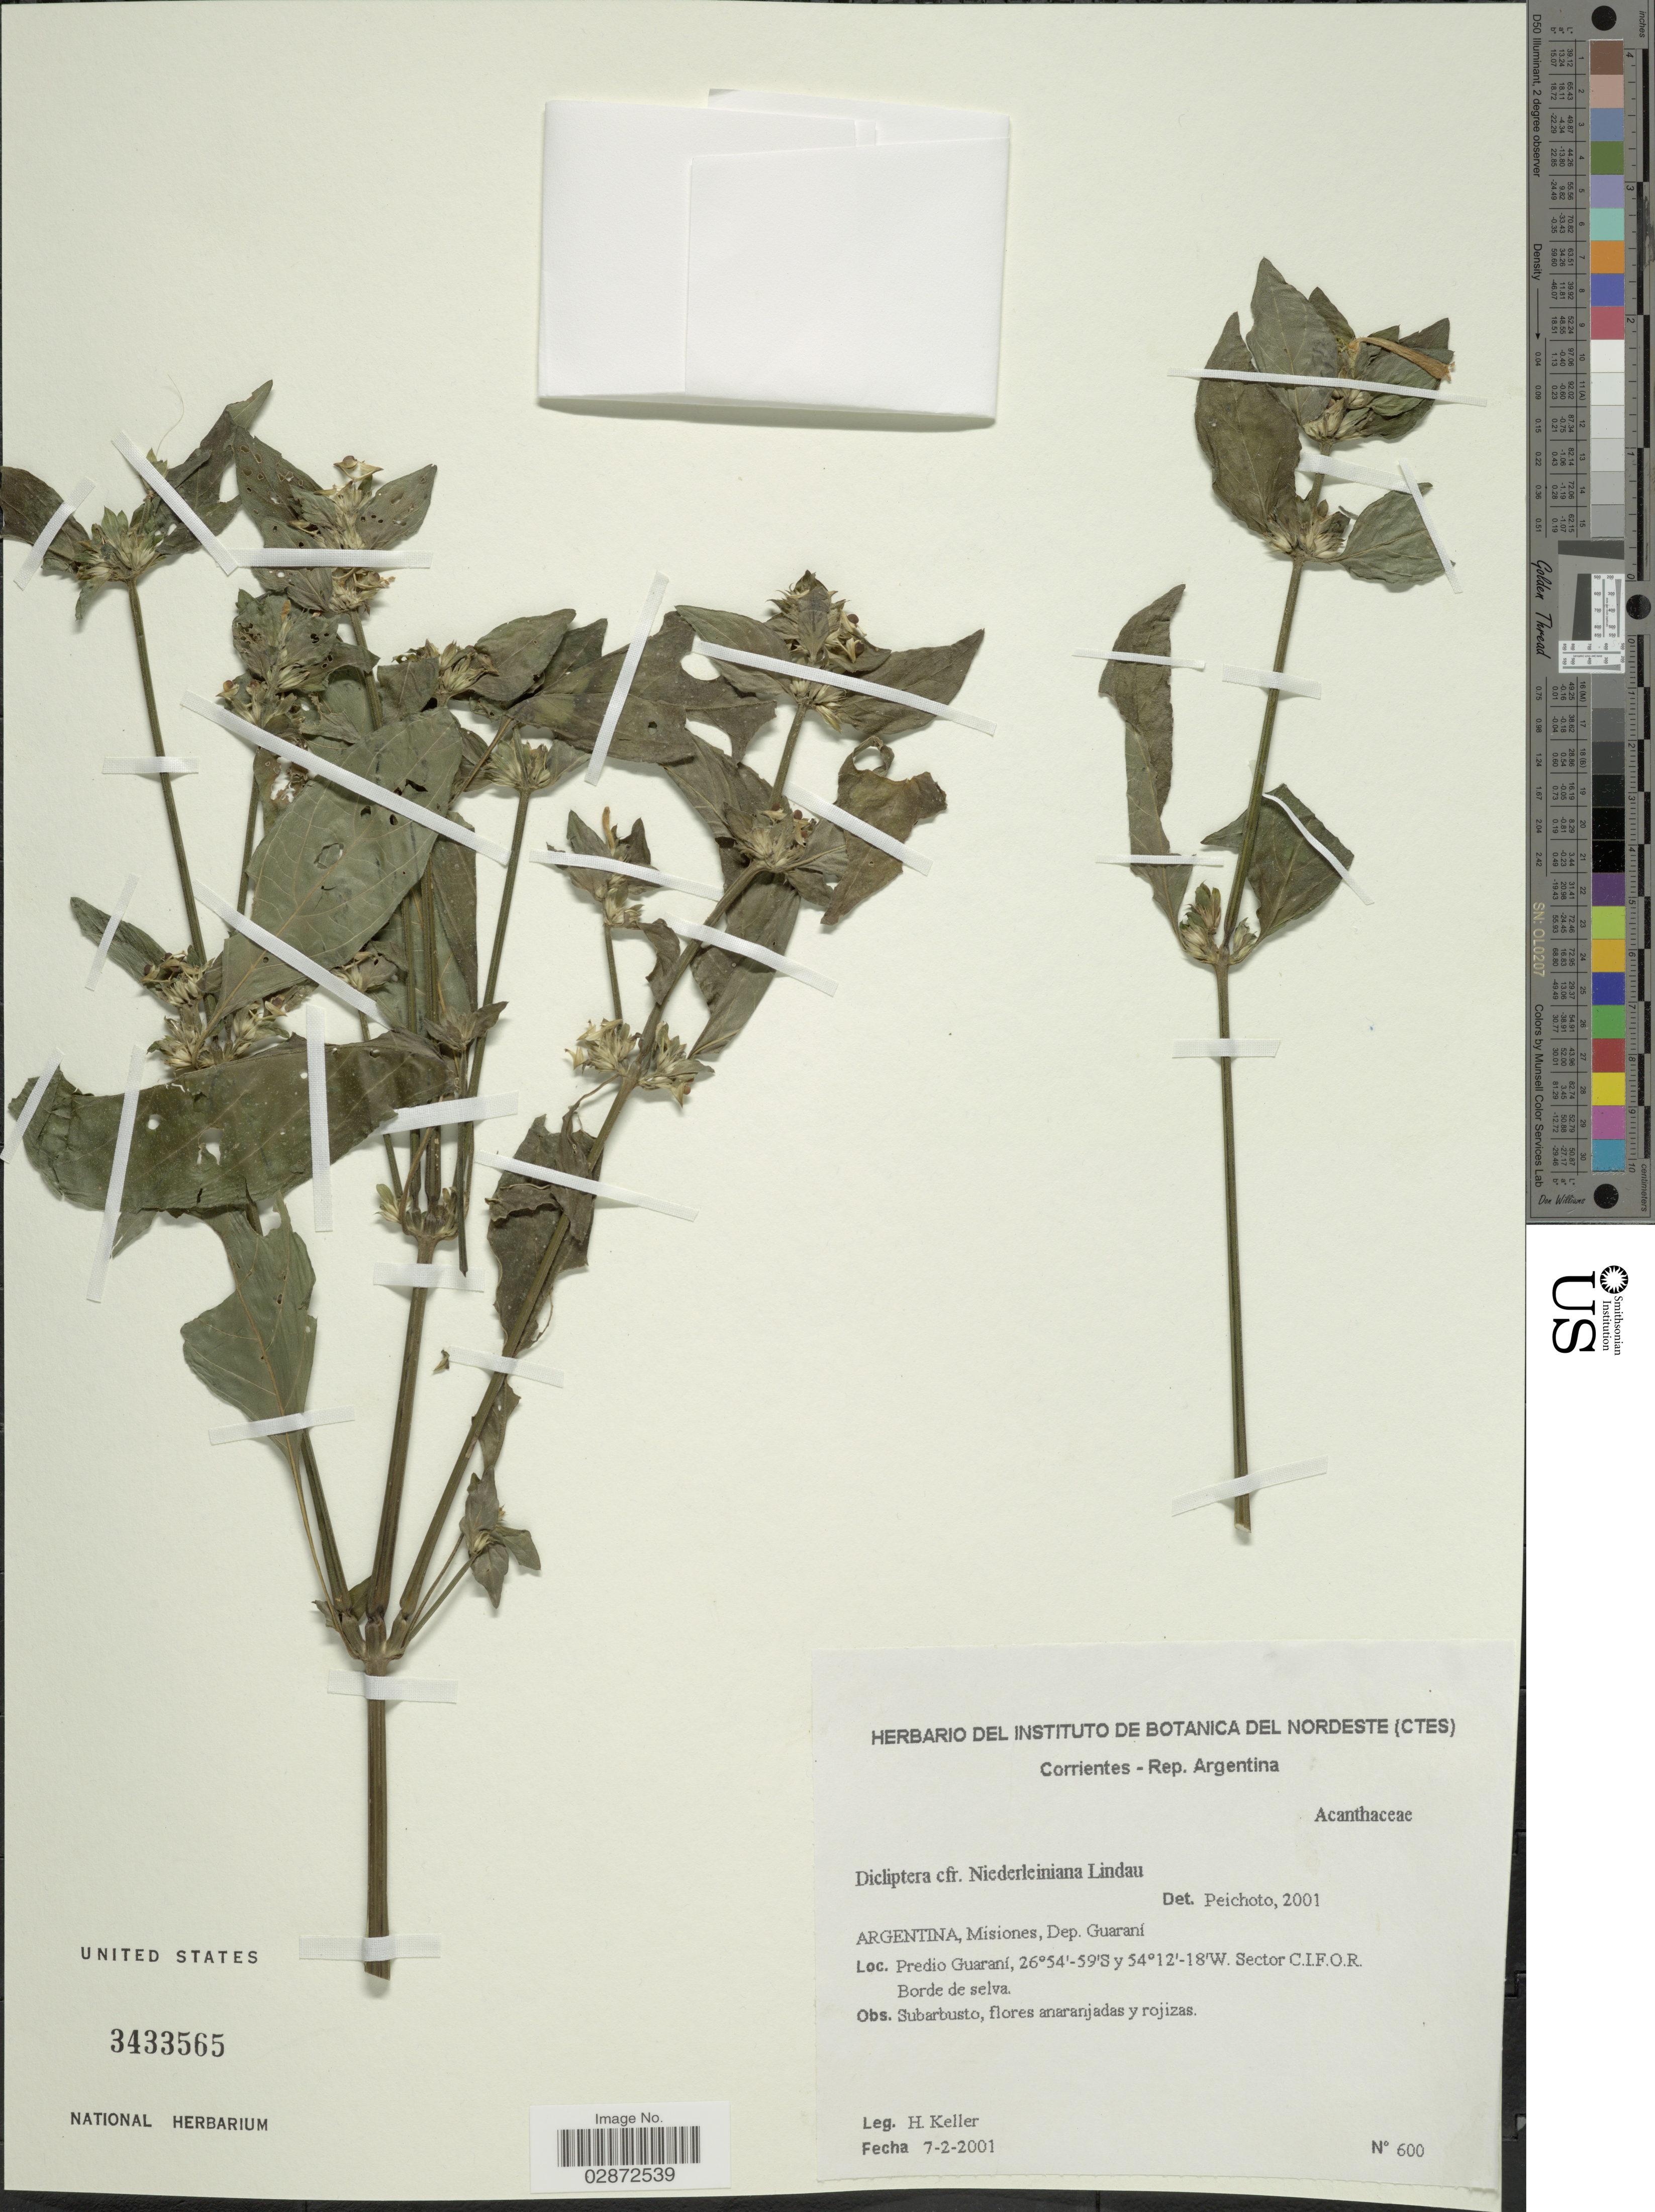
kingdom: Plantae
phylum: Tracheophyta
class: Magnoliopsida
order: Lamiales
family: Acanthaceae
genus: Dicliptera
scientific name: Dicliptera squarrosa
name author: Nees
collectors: H. Keller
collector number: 600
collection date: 2001-02-07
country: Argentina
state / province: Misiones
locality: Dep. Guaraní. Predio Guaraní. Sector C.I.F.O.R.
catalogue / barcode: US 3433565